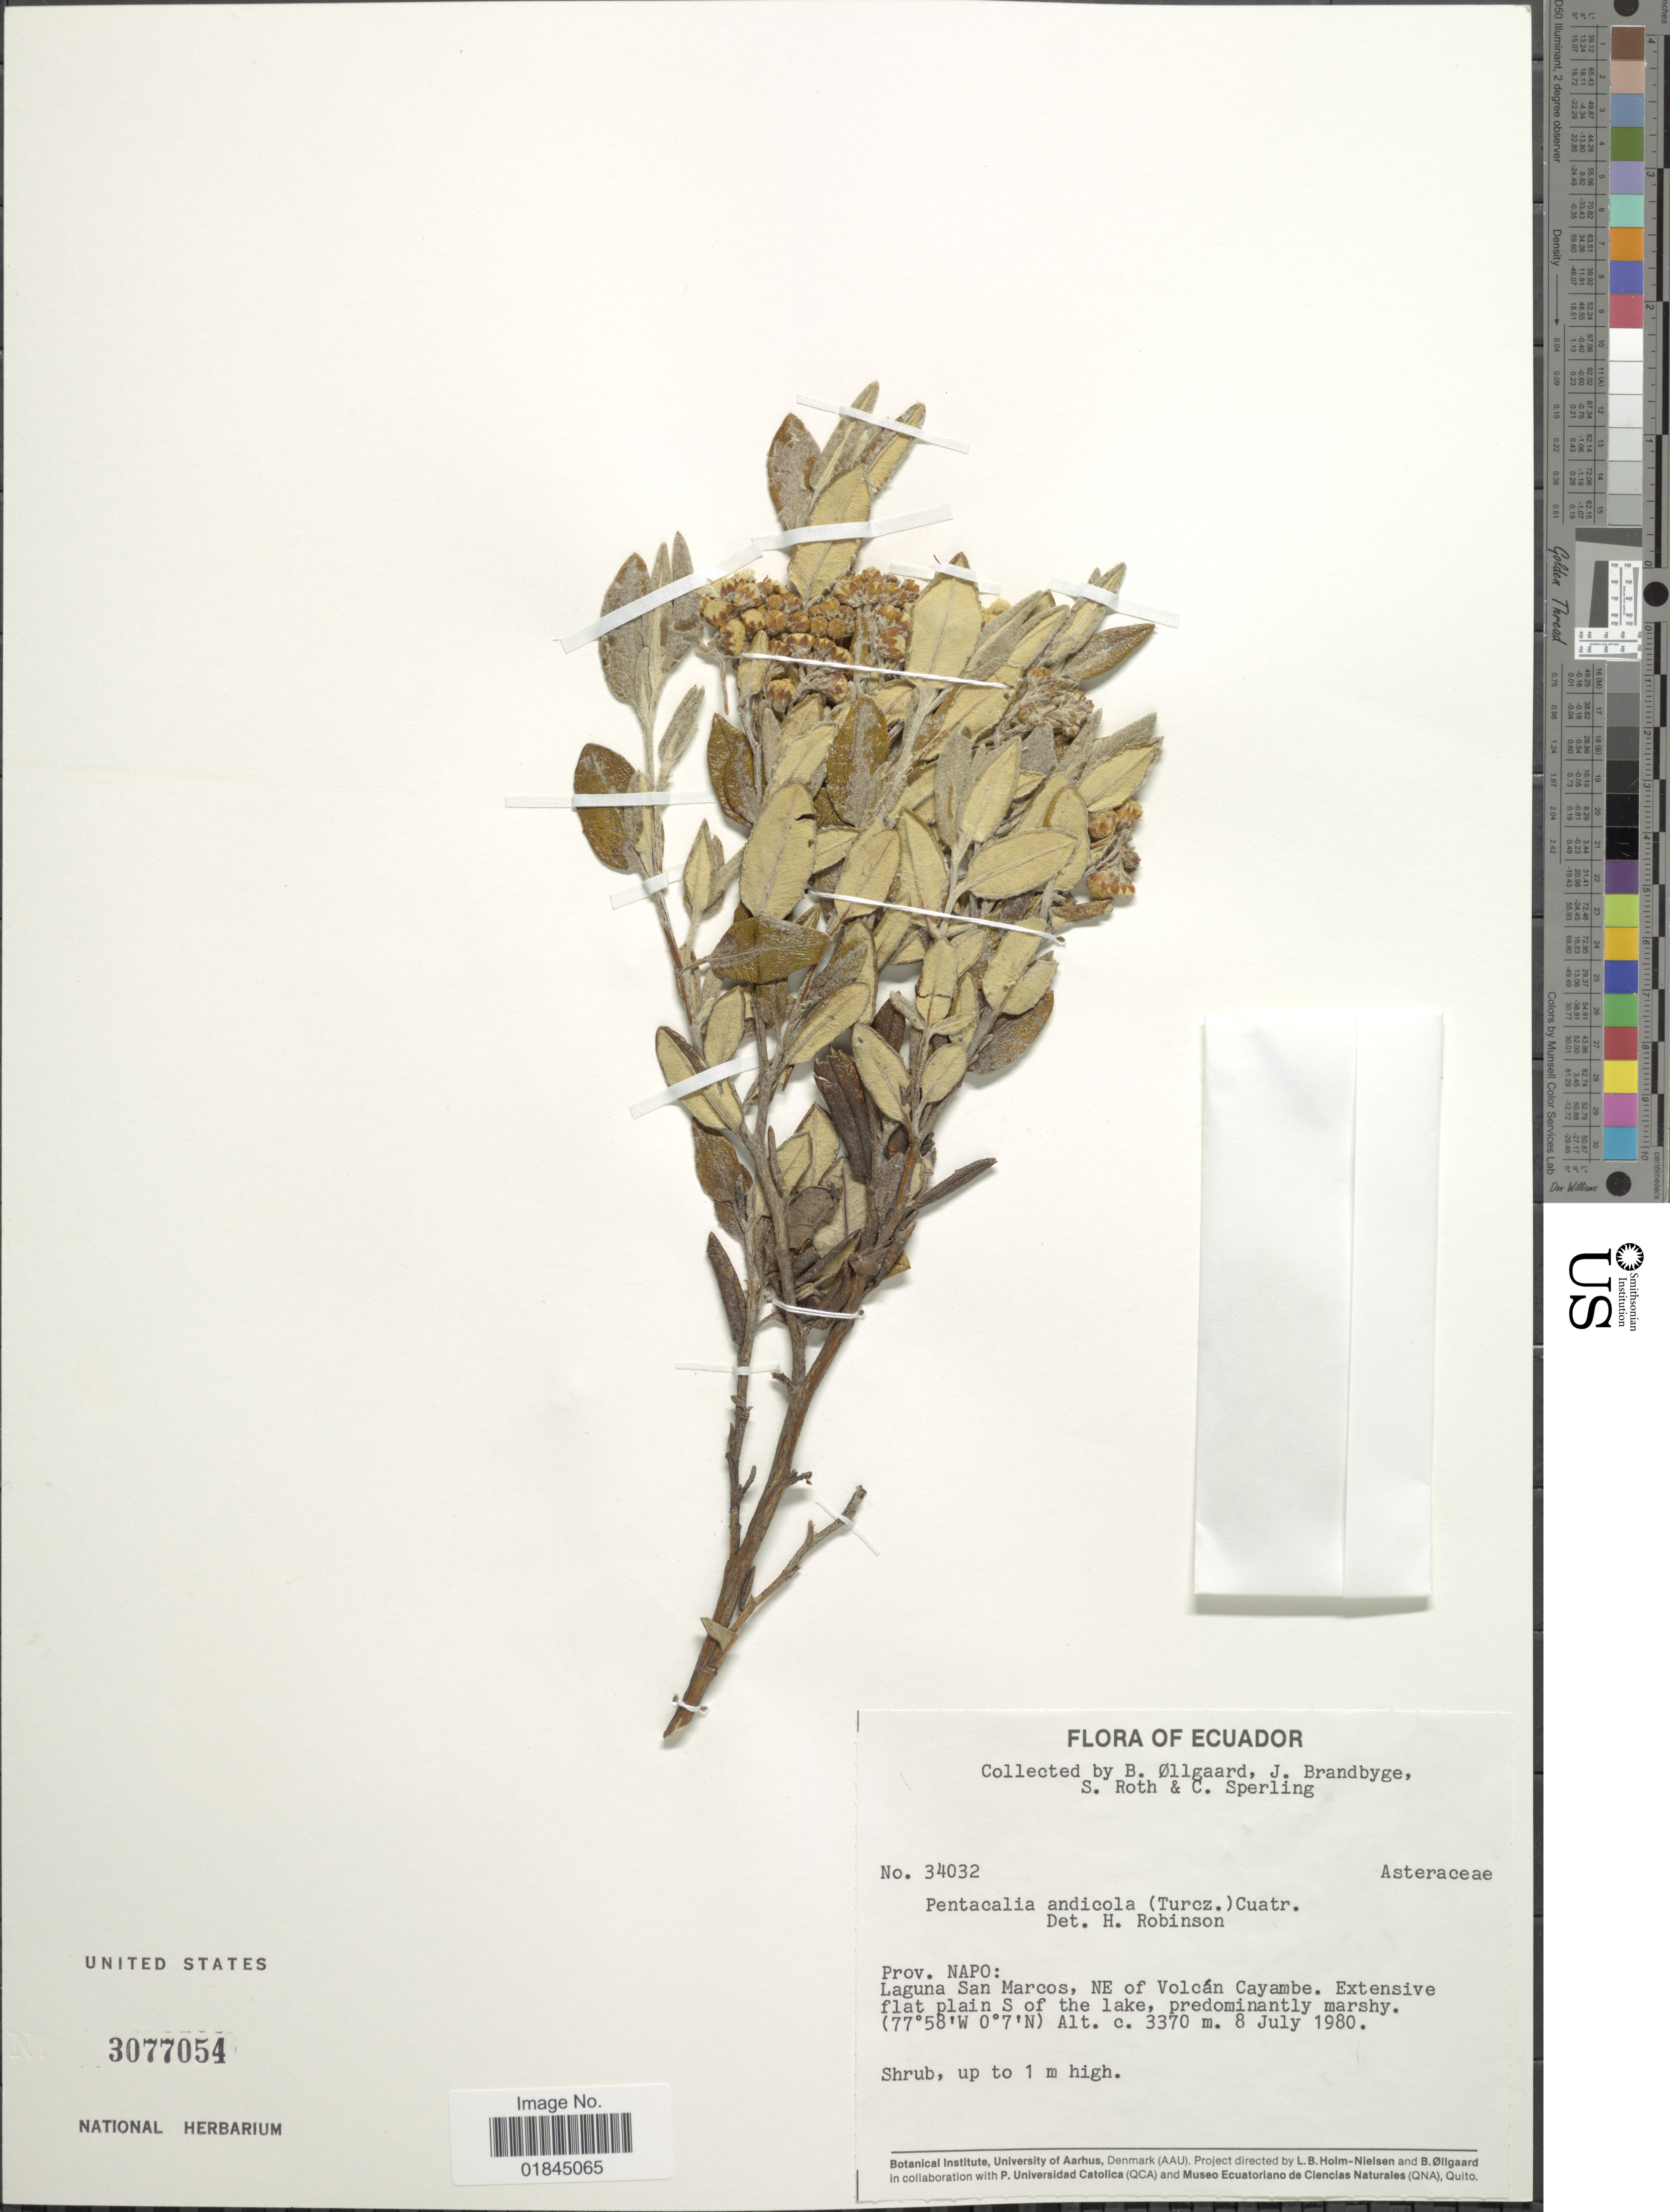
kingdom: Plantae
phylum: Tracheophyta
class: Magnoliopsida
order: Asterales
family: Asteraceae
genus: Pentacalia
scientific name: Pentacalia andicola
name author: (Turcz.) Cuatrec.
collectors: B. Øllgaard, J. Brandbyge, S. Roth & C. Sperling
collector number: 34032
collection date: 1980-07-08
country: Ecuador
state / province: Napo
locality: Laguna San Marcos, NE of Volcan Cayambe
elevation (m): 3370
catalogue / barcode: US 3077054